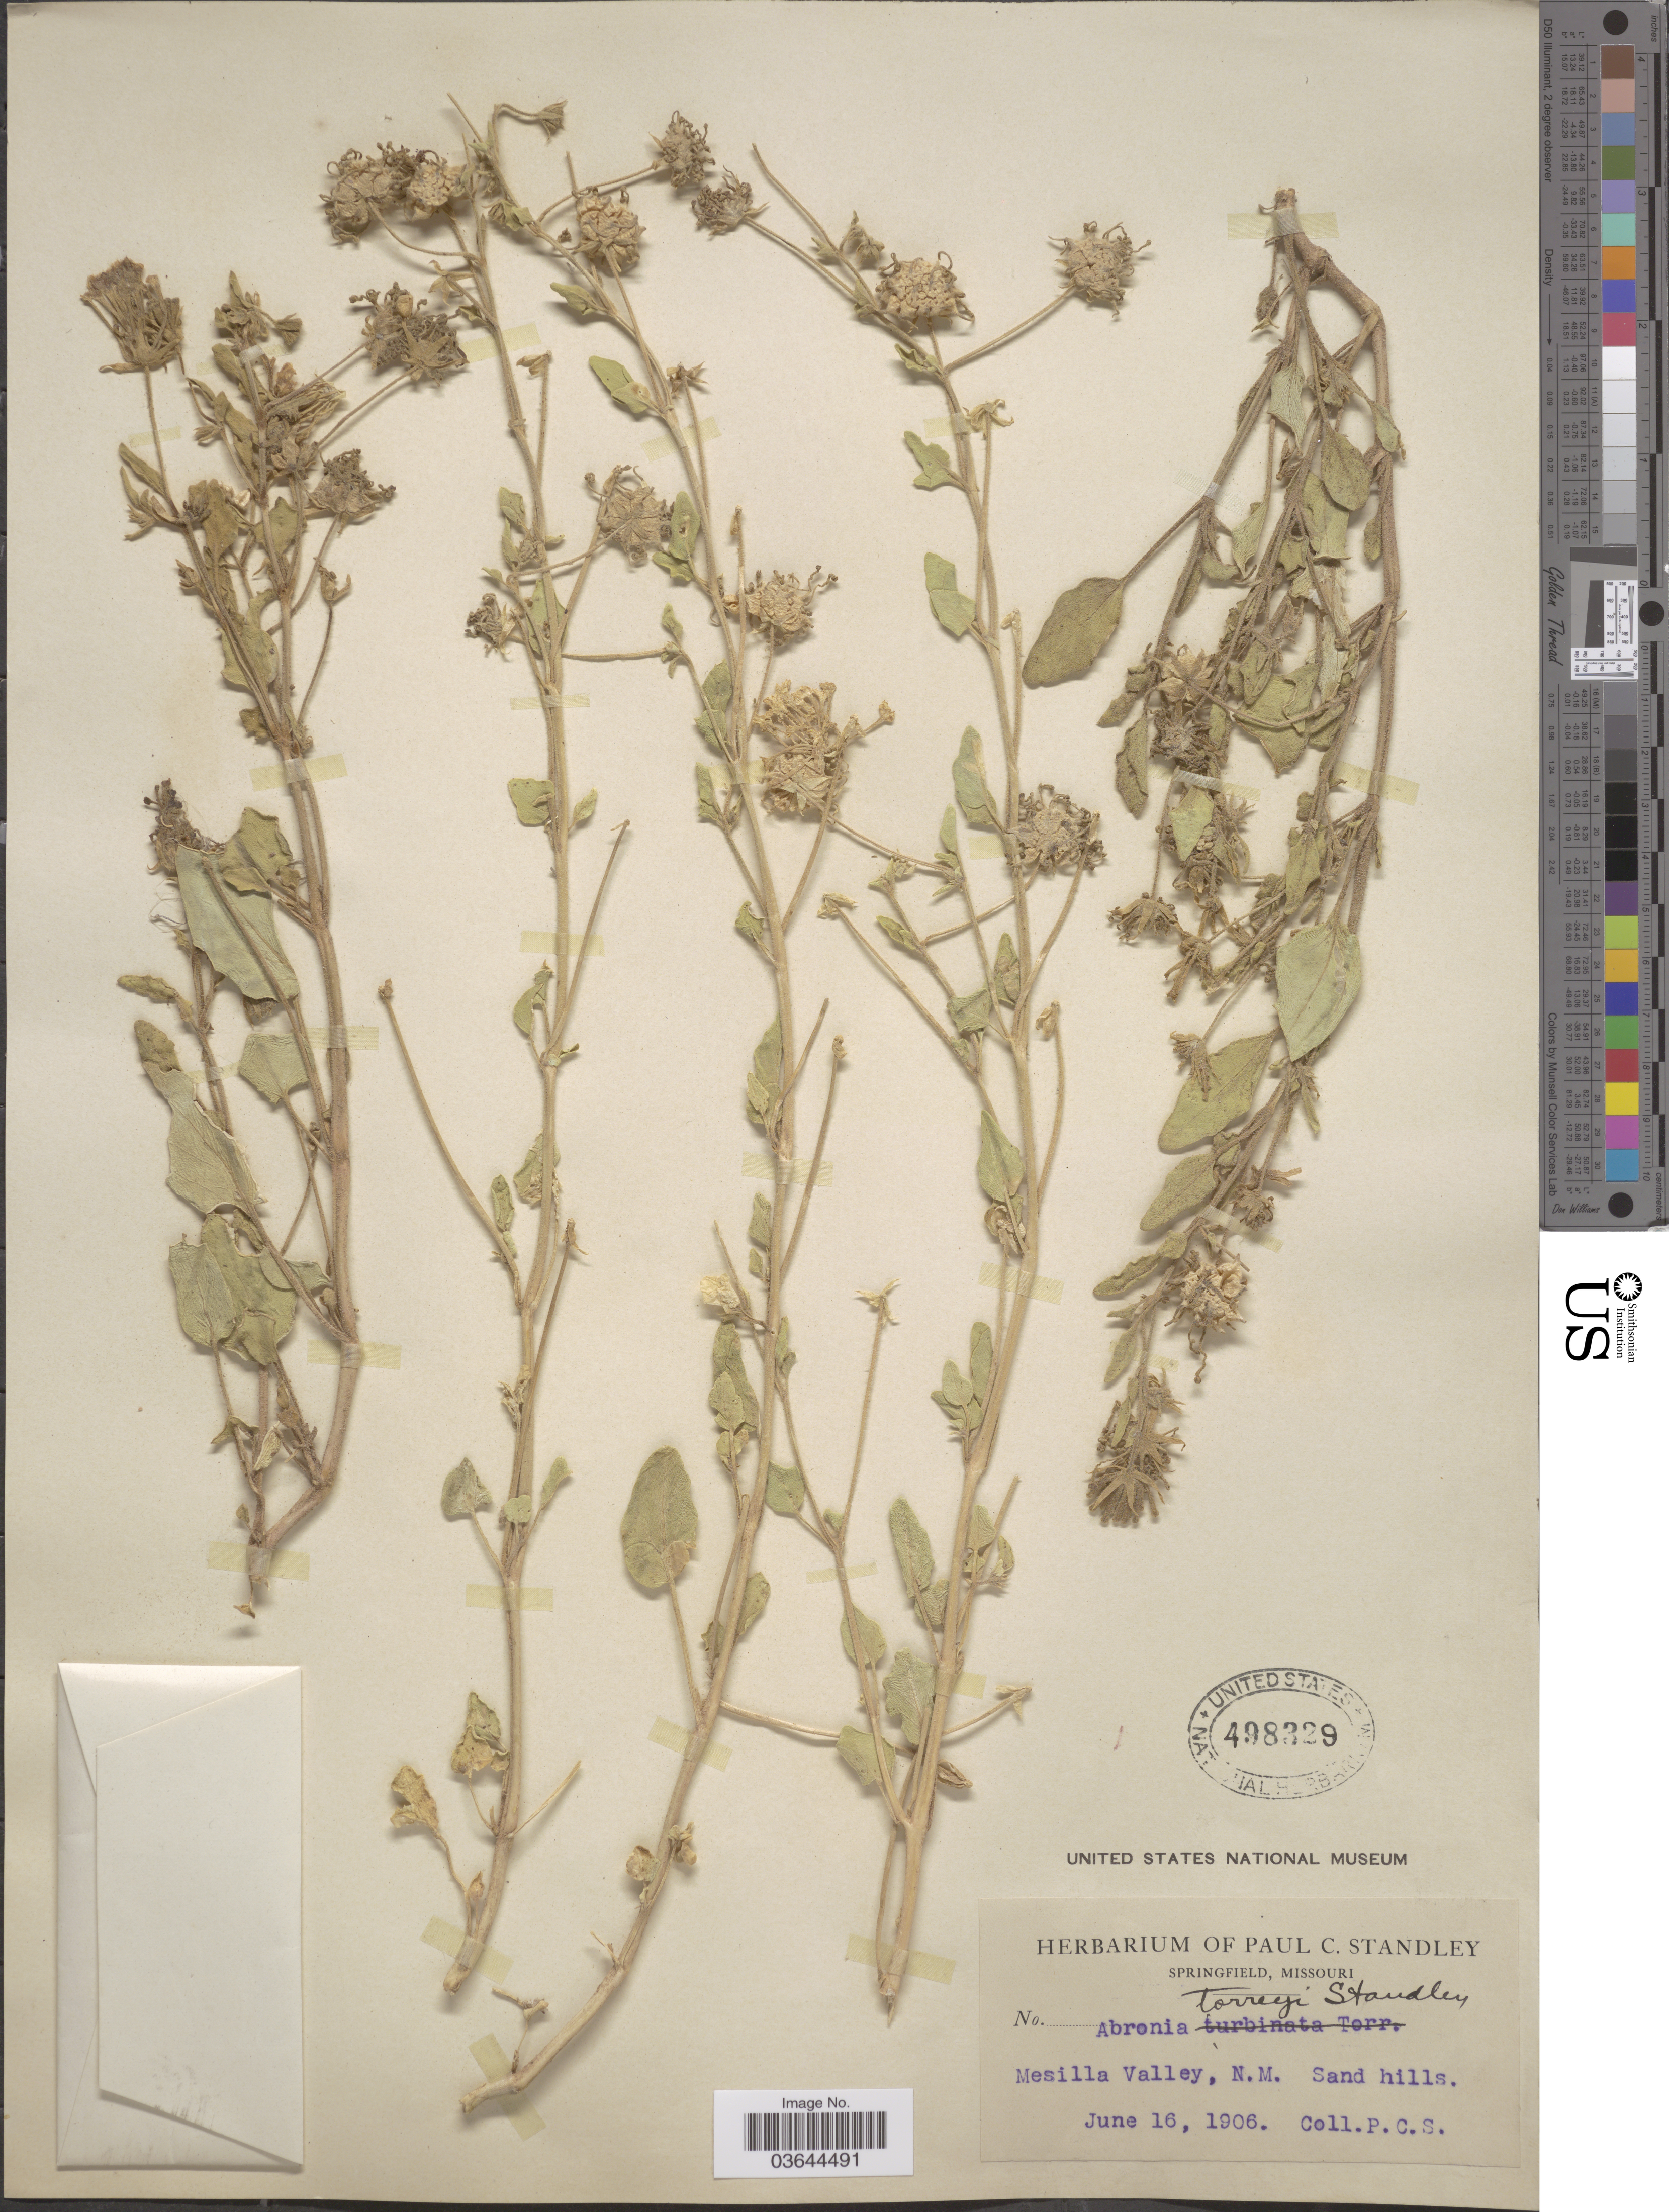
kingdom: Plantae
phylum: Tracheophyta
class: Magnoliopsida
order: Caryophyllales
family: Nyctaginaceae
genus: Abronia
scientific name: Abronia angustifolia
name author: Greene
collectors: P. C. Standley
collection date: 1906-06-16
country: United States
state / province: New Mexico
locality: Mesilla Valley, Sand hills.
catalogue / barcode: US 498329